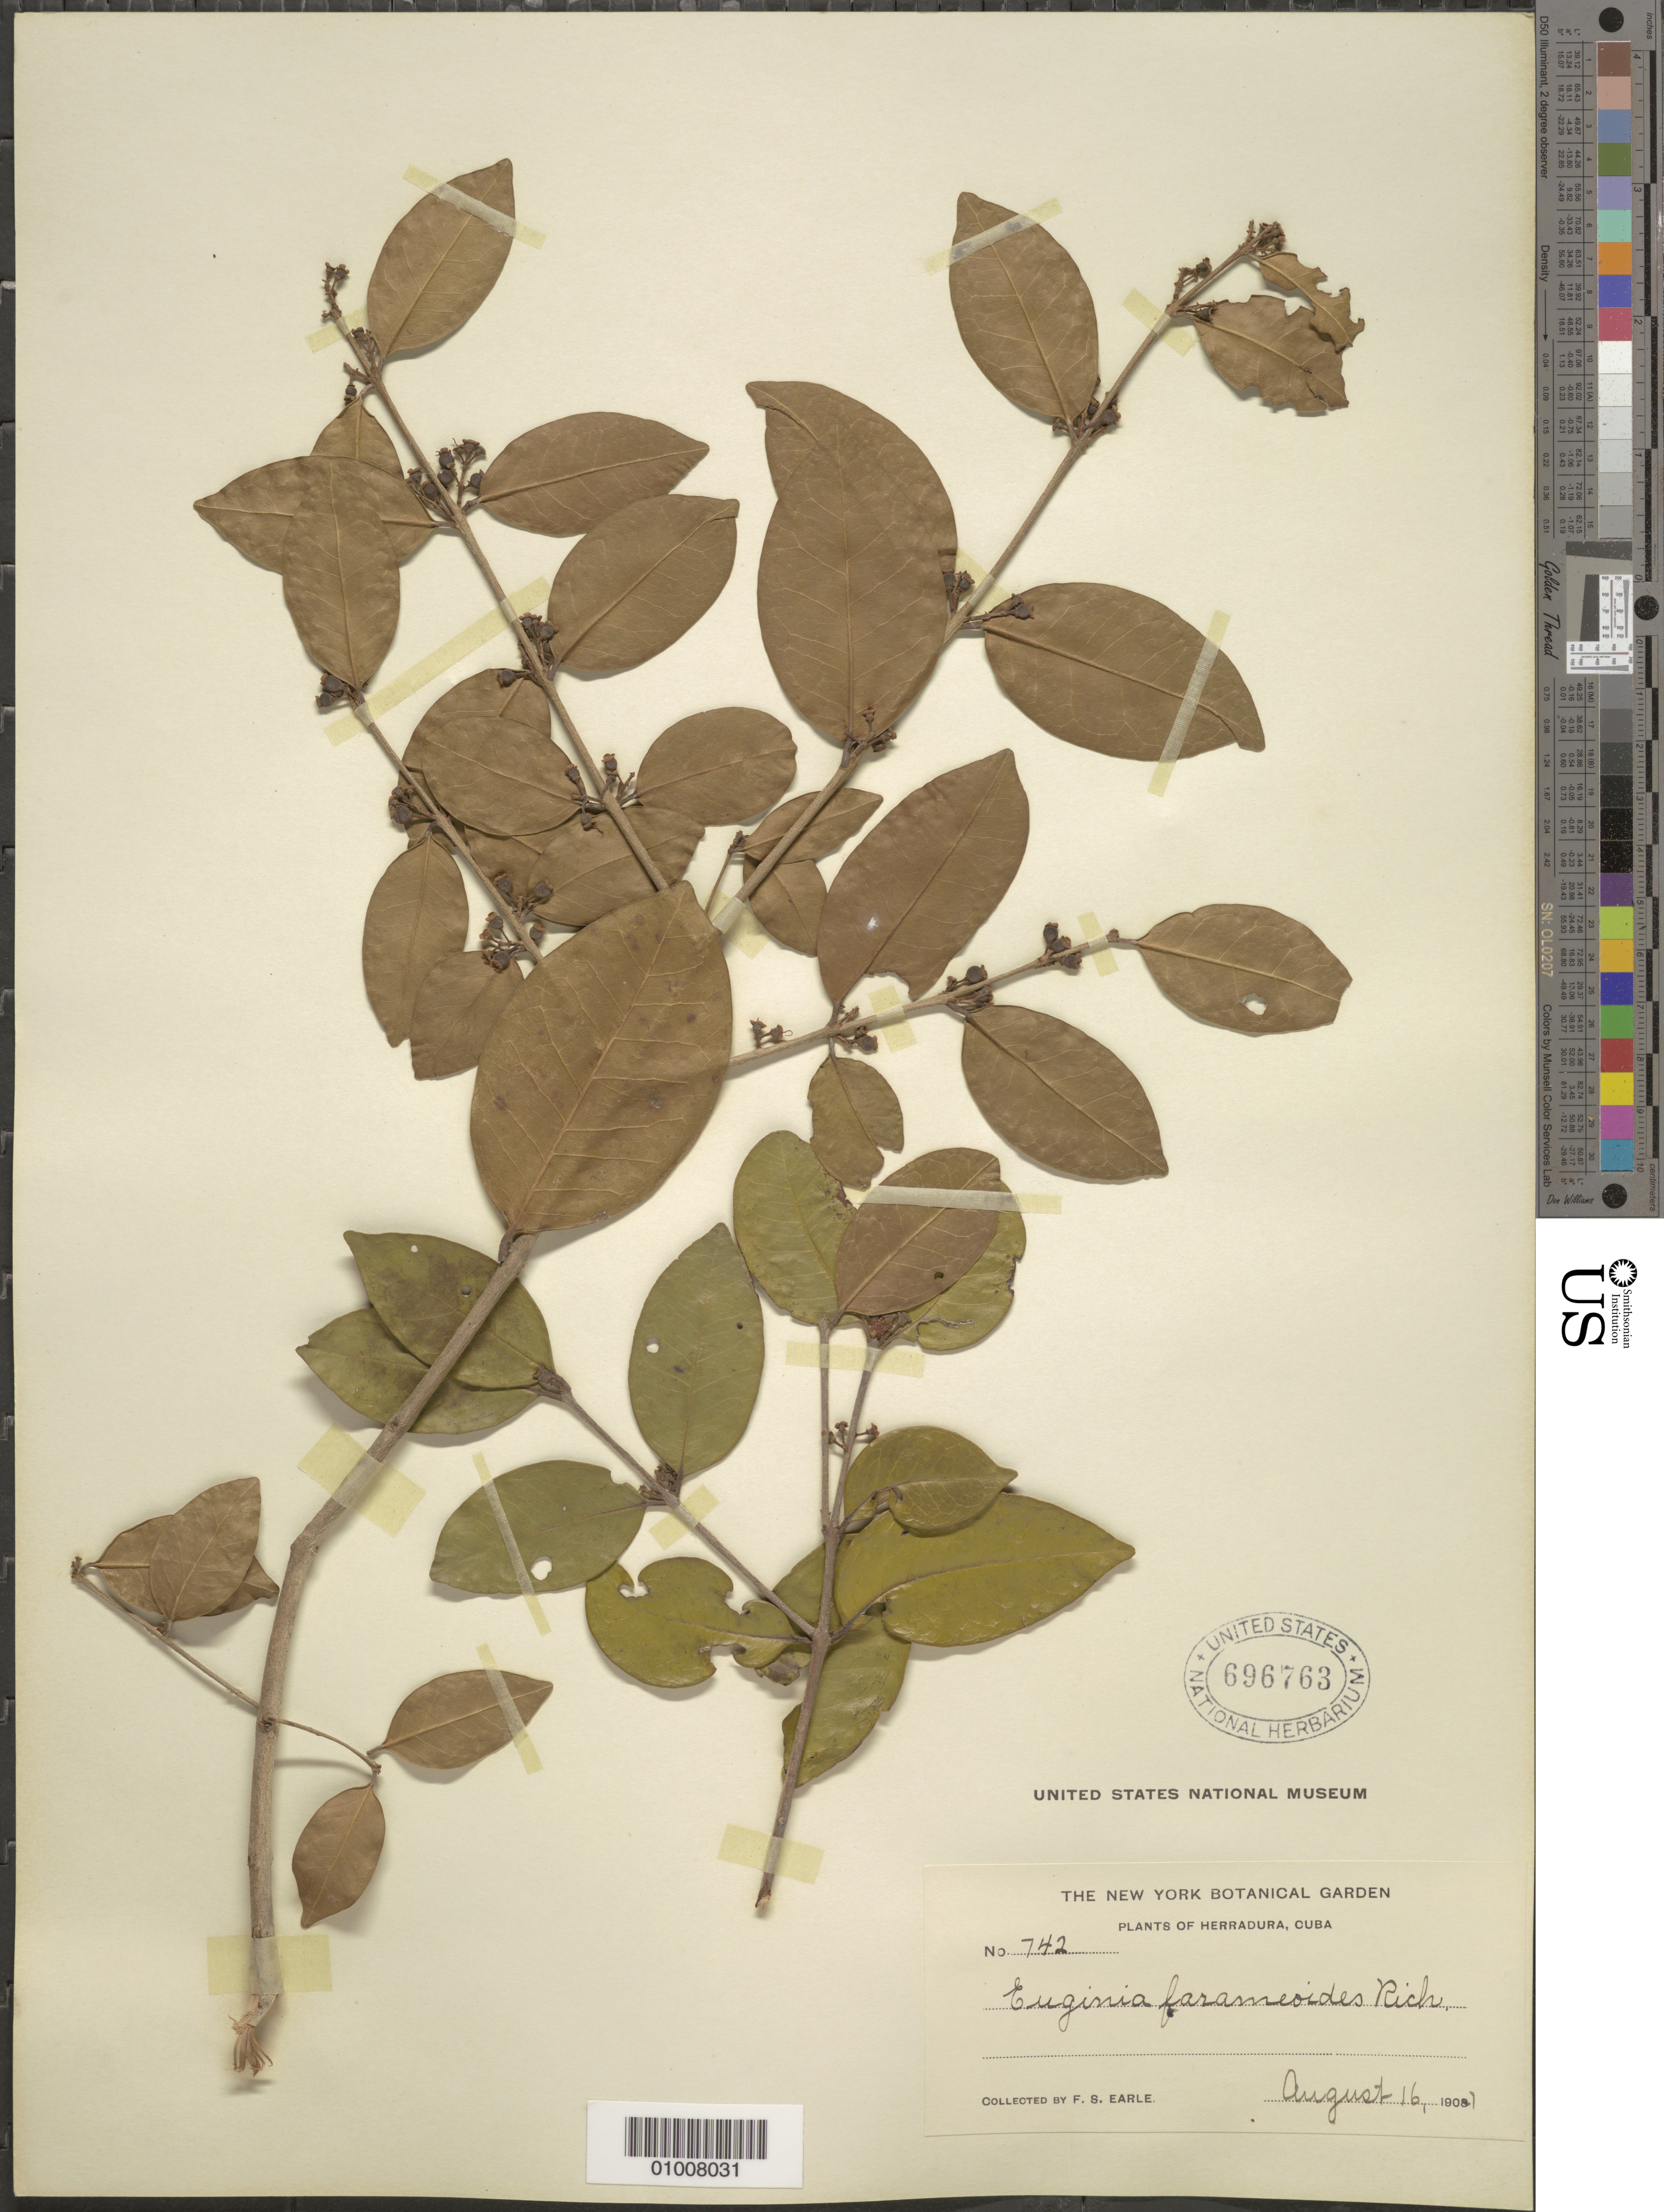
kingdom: Plantae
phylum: Tracheophyta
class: Magnoliopsida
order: Myrtales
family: Myrtaceae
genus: Eugenia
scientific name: Eugenia farameoides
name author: A. Rich.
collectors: F. S. Earle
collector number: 742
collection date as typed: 16 Aug 1907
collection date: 1907-08-16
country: Cuba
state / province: Pinar del Rio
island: Cuba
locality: Herradurra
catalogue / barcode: US 696763